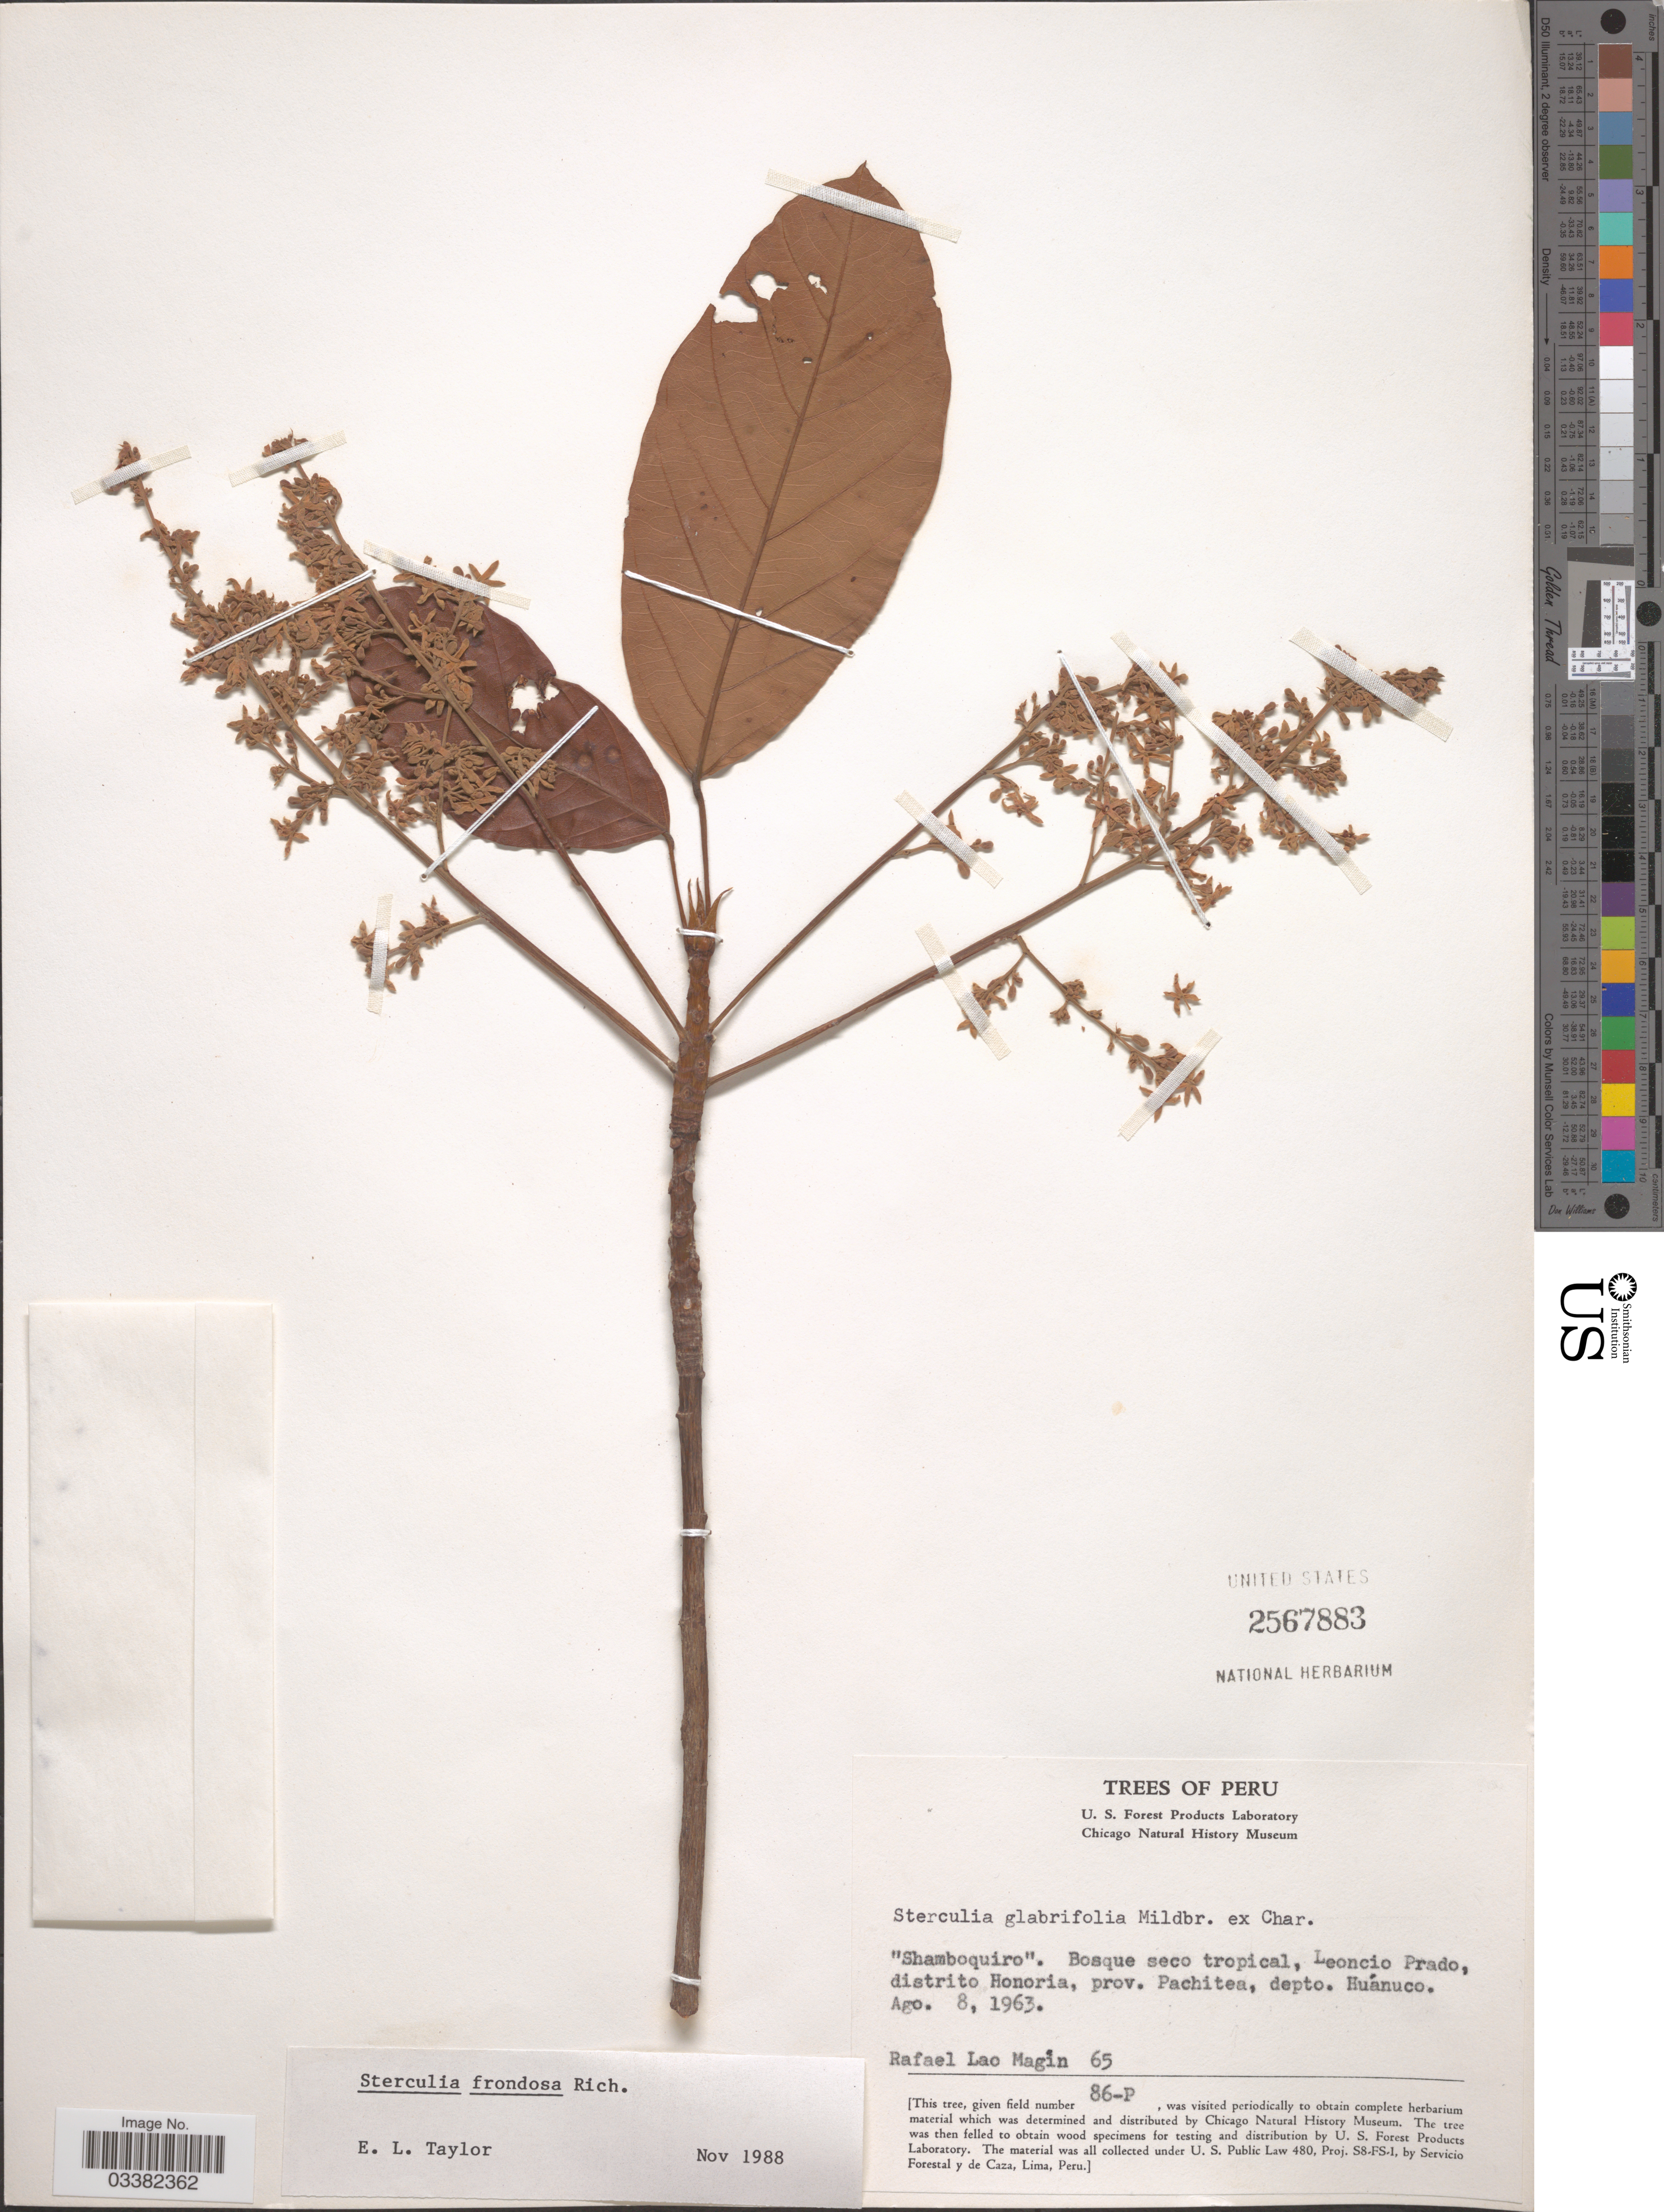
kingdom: Plantae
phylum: Tracheophyta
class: Magnoliopsida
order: Malvales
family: Malvaceae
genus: Sterculia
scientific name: Sterculia frondosa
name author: Rich.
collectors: R. L. Magin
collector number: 65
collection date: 1963-08-08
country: Peru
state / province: Huánuco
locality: Bosque seco tropical, Leoncio Prado, distrito Honoria, prov. Pachitea, depto. Huánuco.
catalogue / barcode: US 2567883